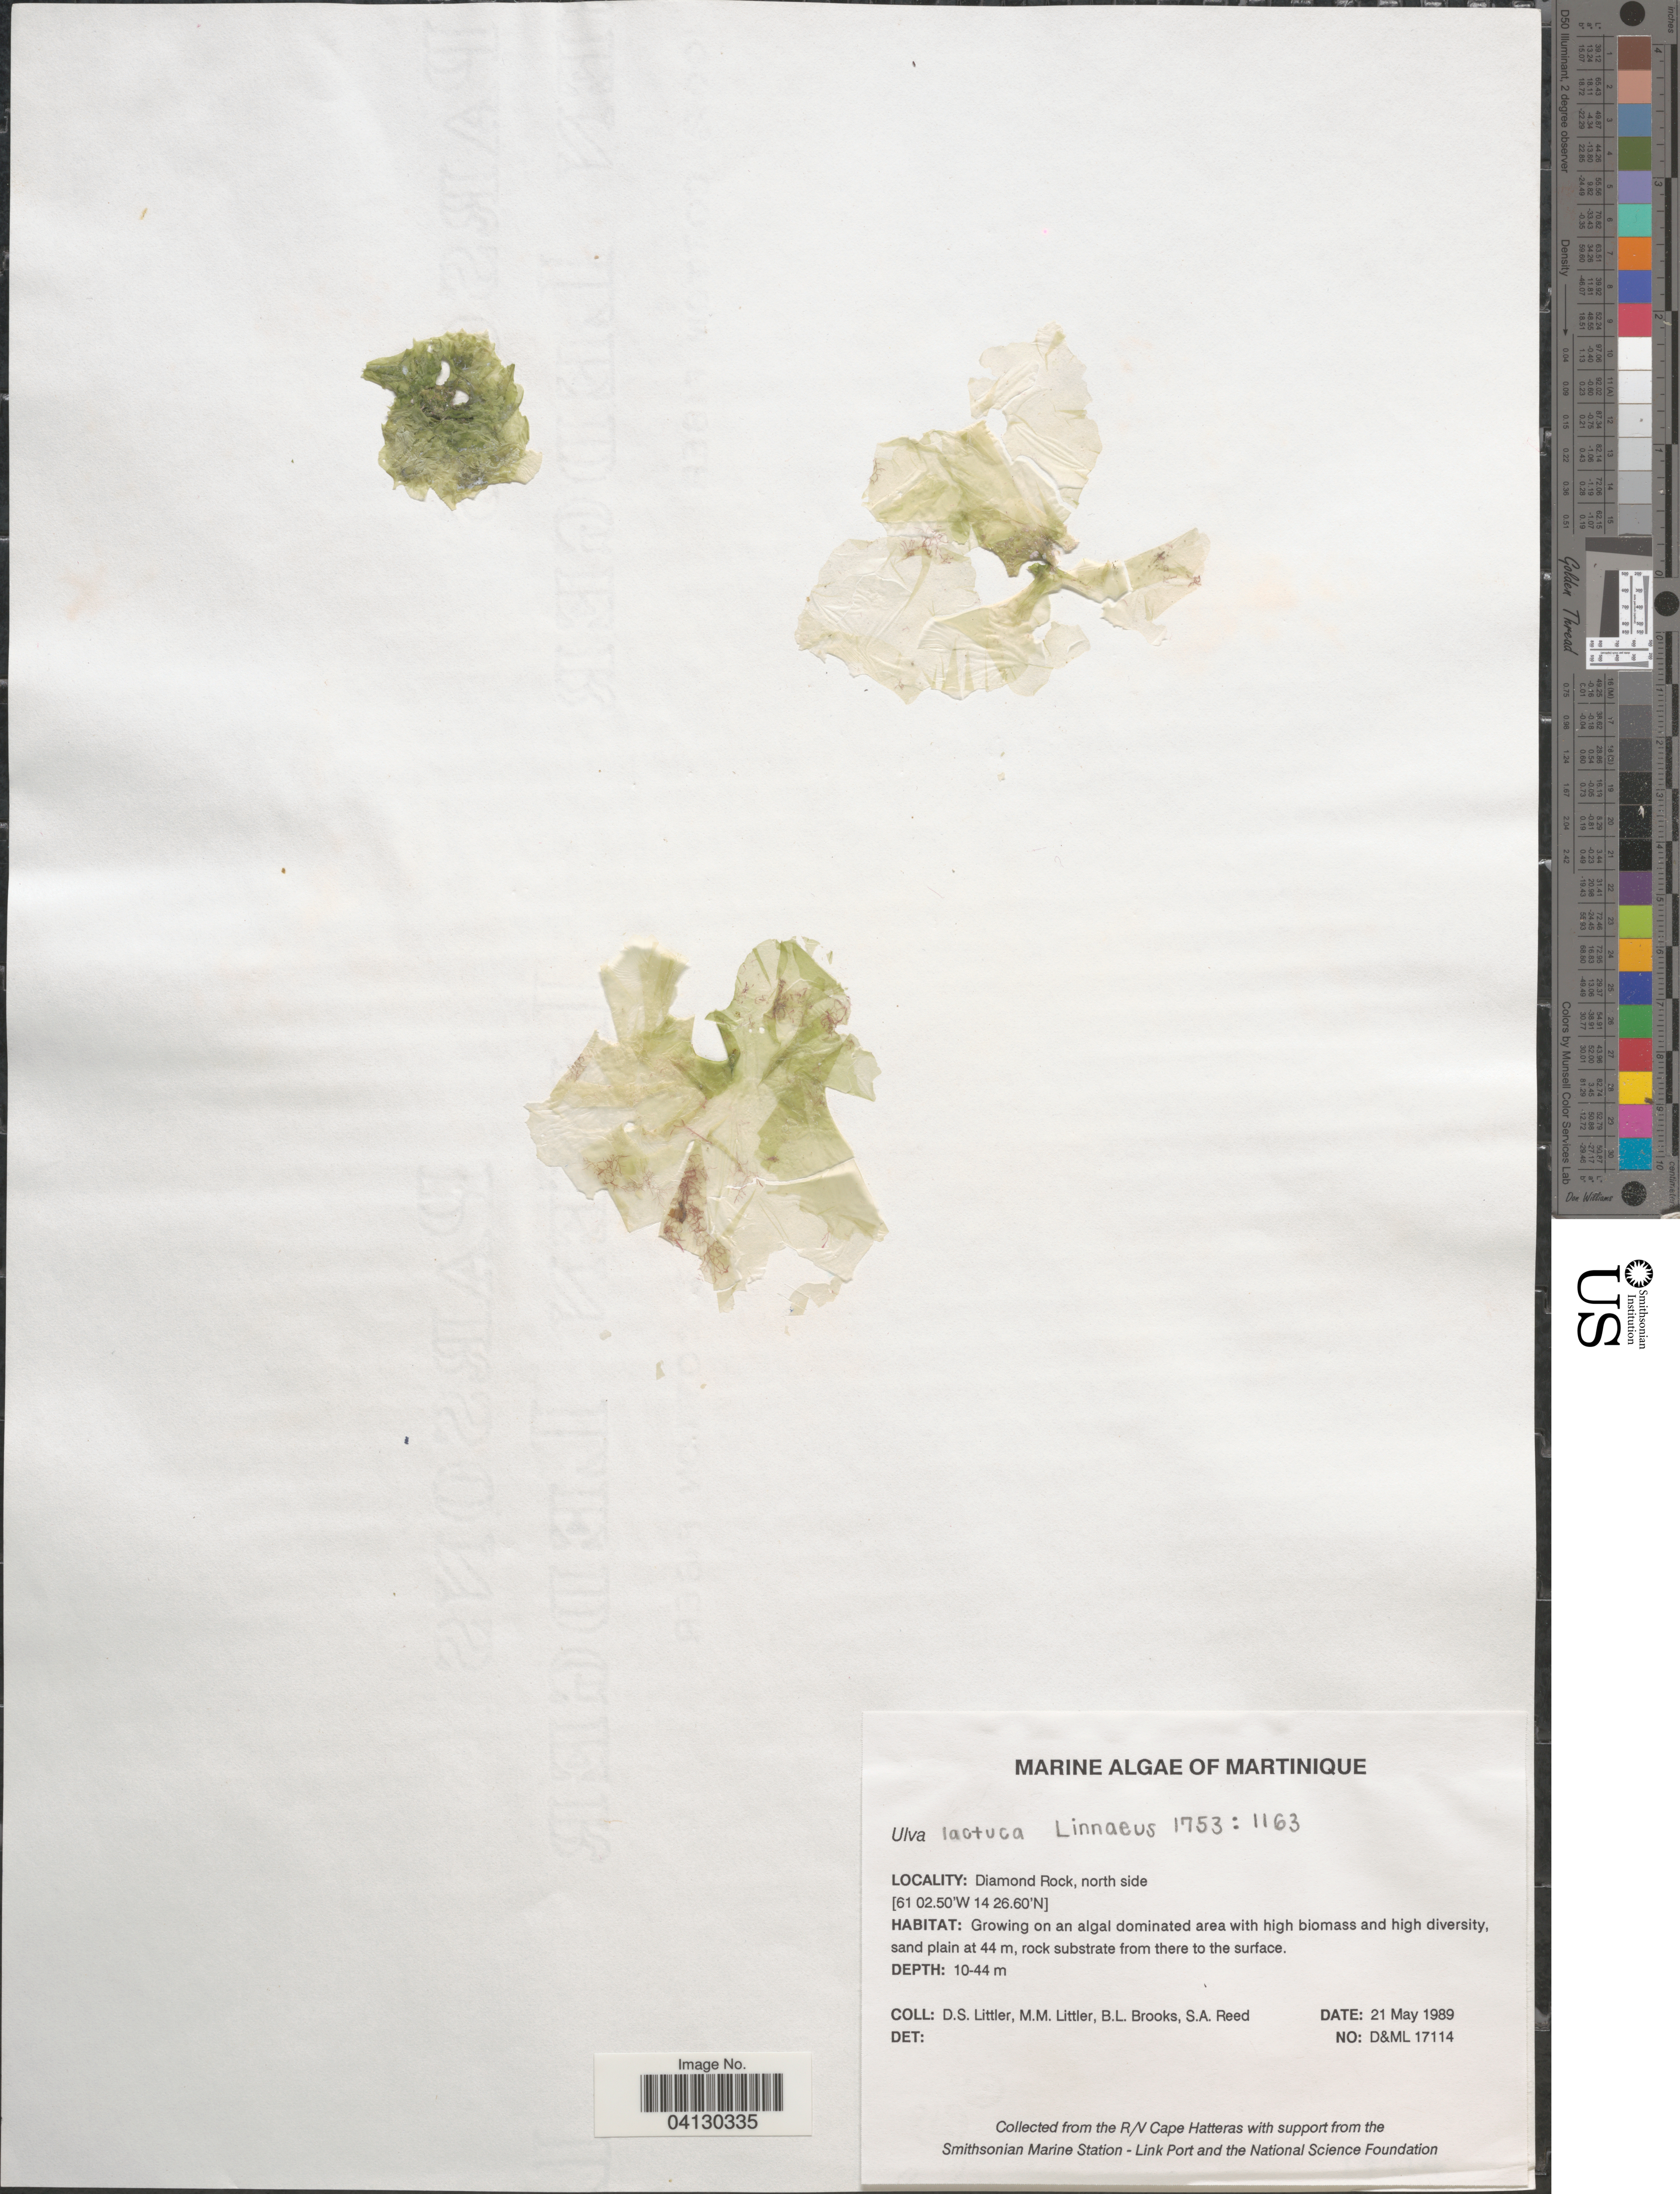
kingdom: Plantae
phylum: Chlorophyta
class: Ulvophyceae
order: Ulvales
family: Ulvaceae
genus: Ulva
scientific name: Ulva lactuca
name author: L.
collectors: D. S. Littler, B. Brooks & S. Reed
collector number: D&ML17114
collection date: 1989-05-21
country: Martinique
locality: Diamond Rock, north side.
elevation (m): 44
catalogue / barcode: US 328960